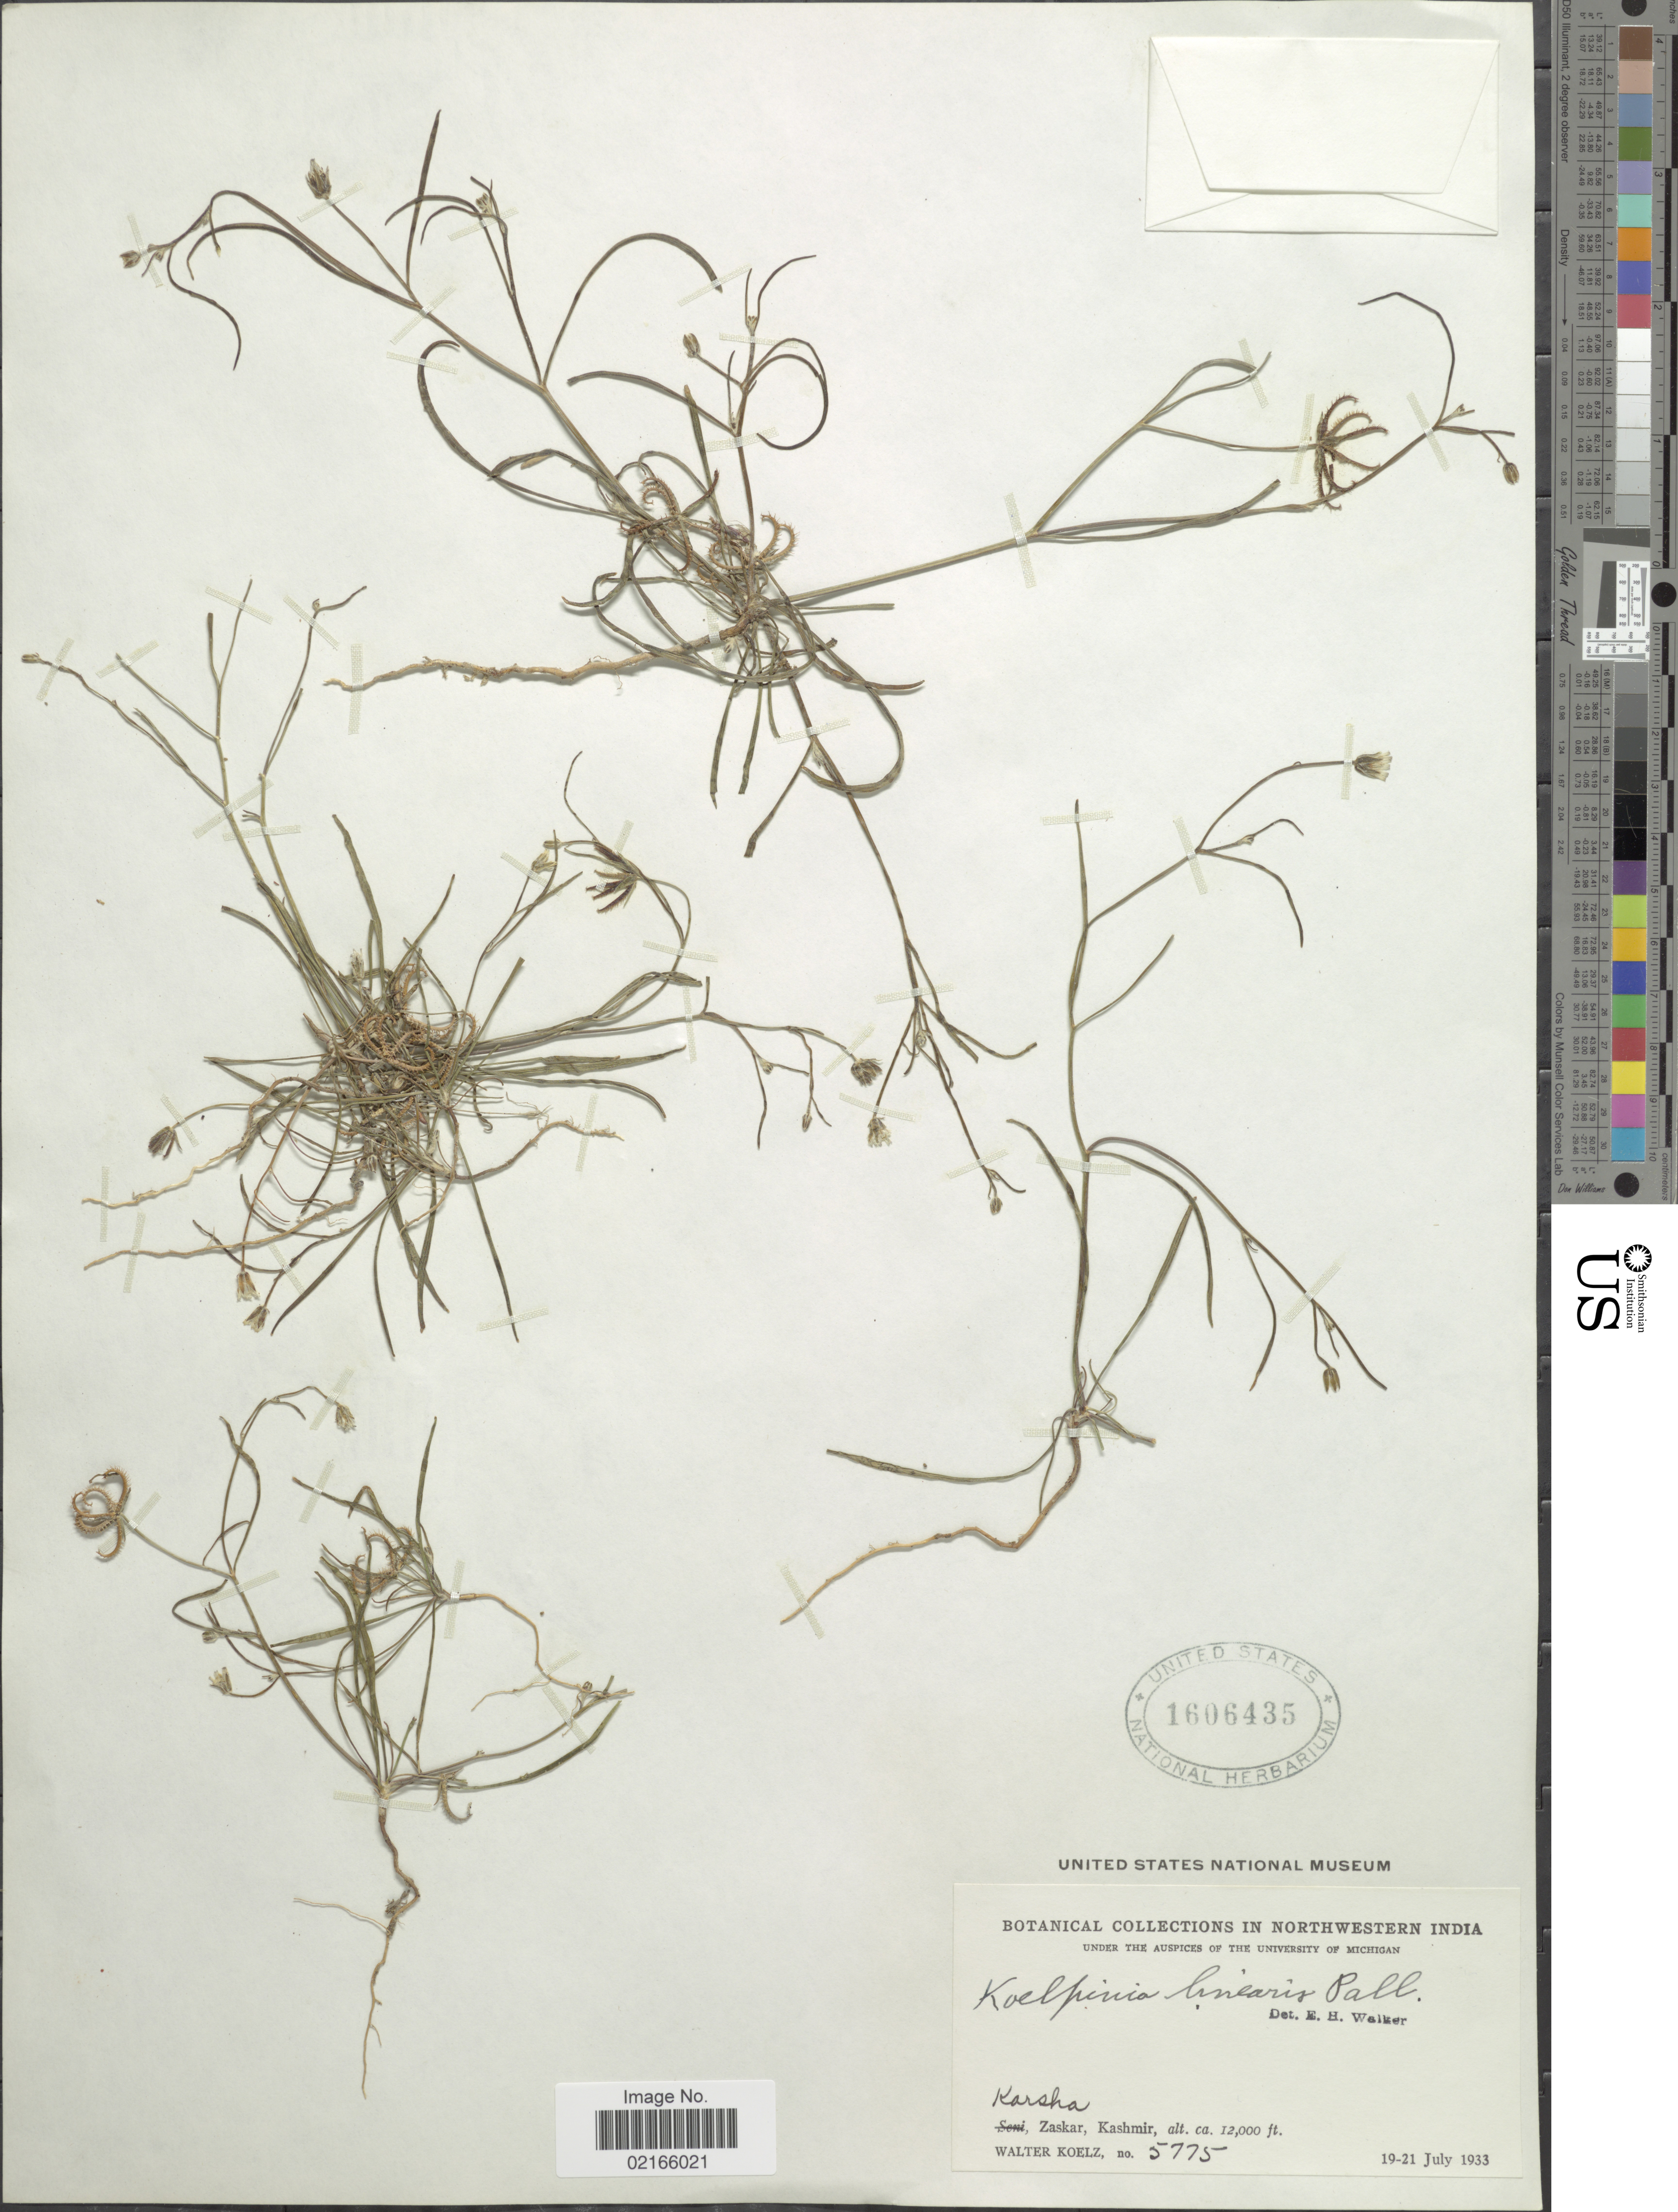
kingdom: Plantae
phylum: Tracheophyta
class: Magnoliopsida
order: Asterales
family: Asteraceae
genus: Koelpinia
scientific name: Koelpinia linearis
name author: Pall.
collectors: W. N. Koelz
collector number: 5775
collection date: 1933-07-19/1933-07-21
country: India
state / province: Jammu and Kashmir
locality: Northwestern India, Karsha, Zaskar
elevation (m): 3658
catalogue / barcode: US 1606435